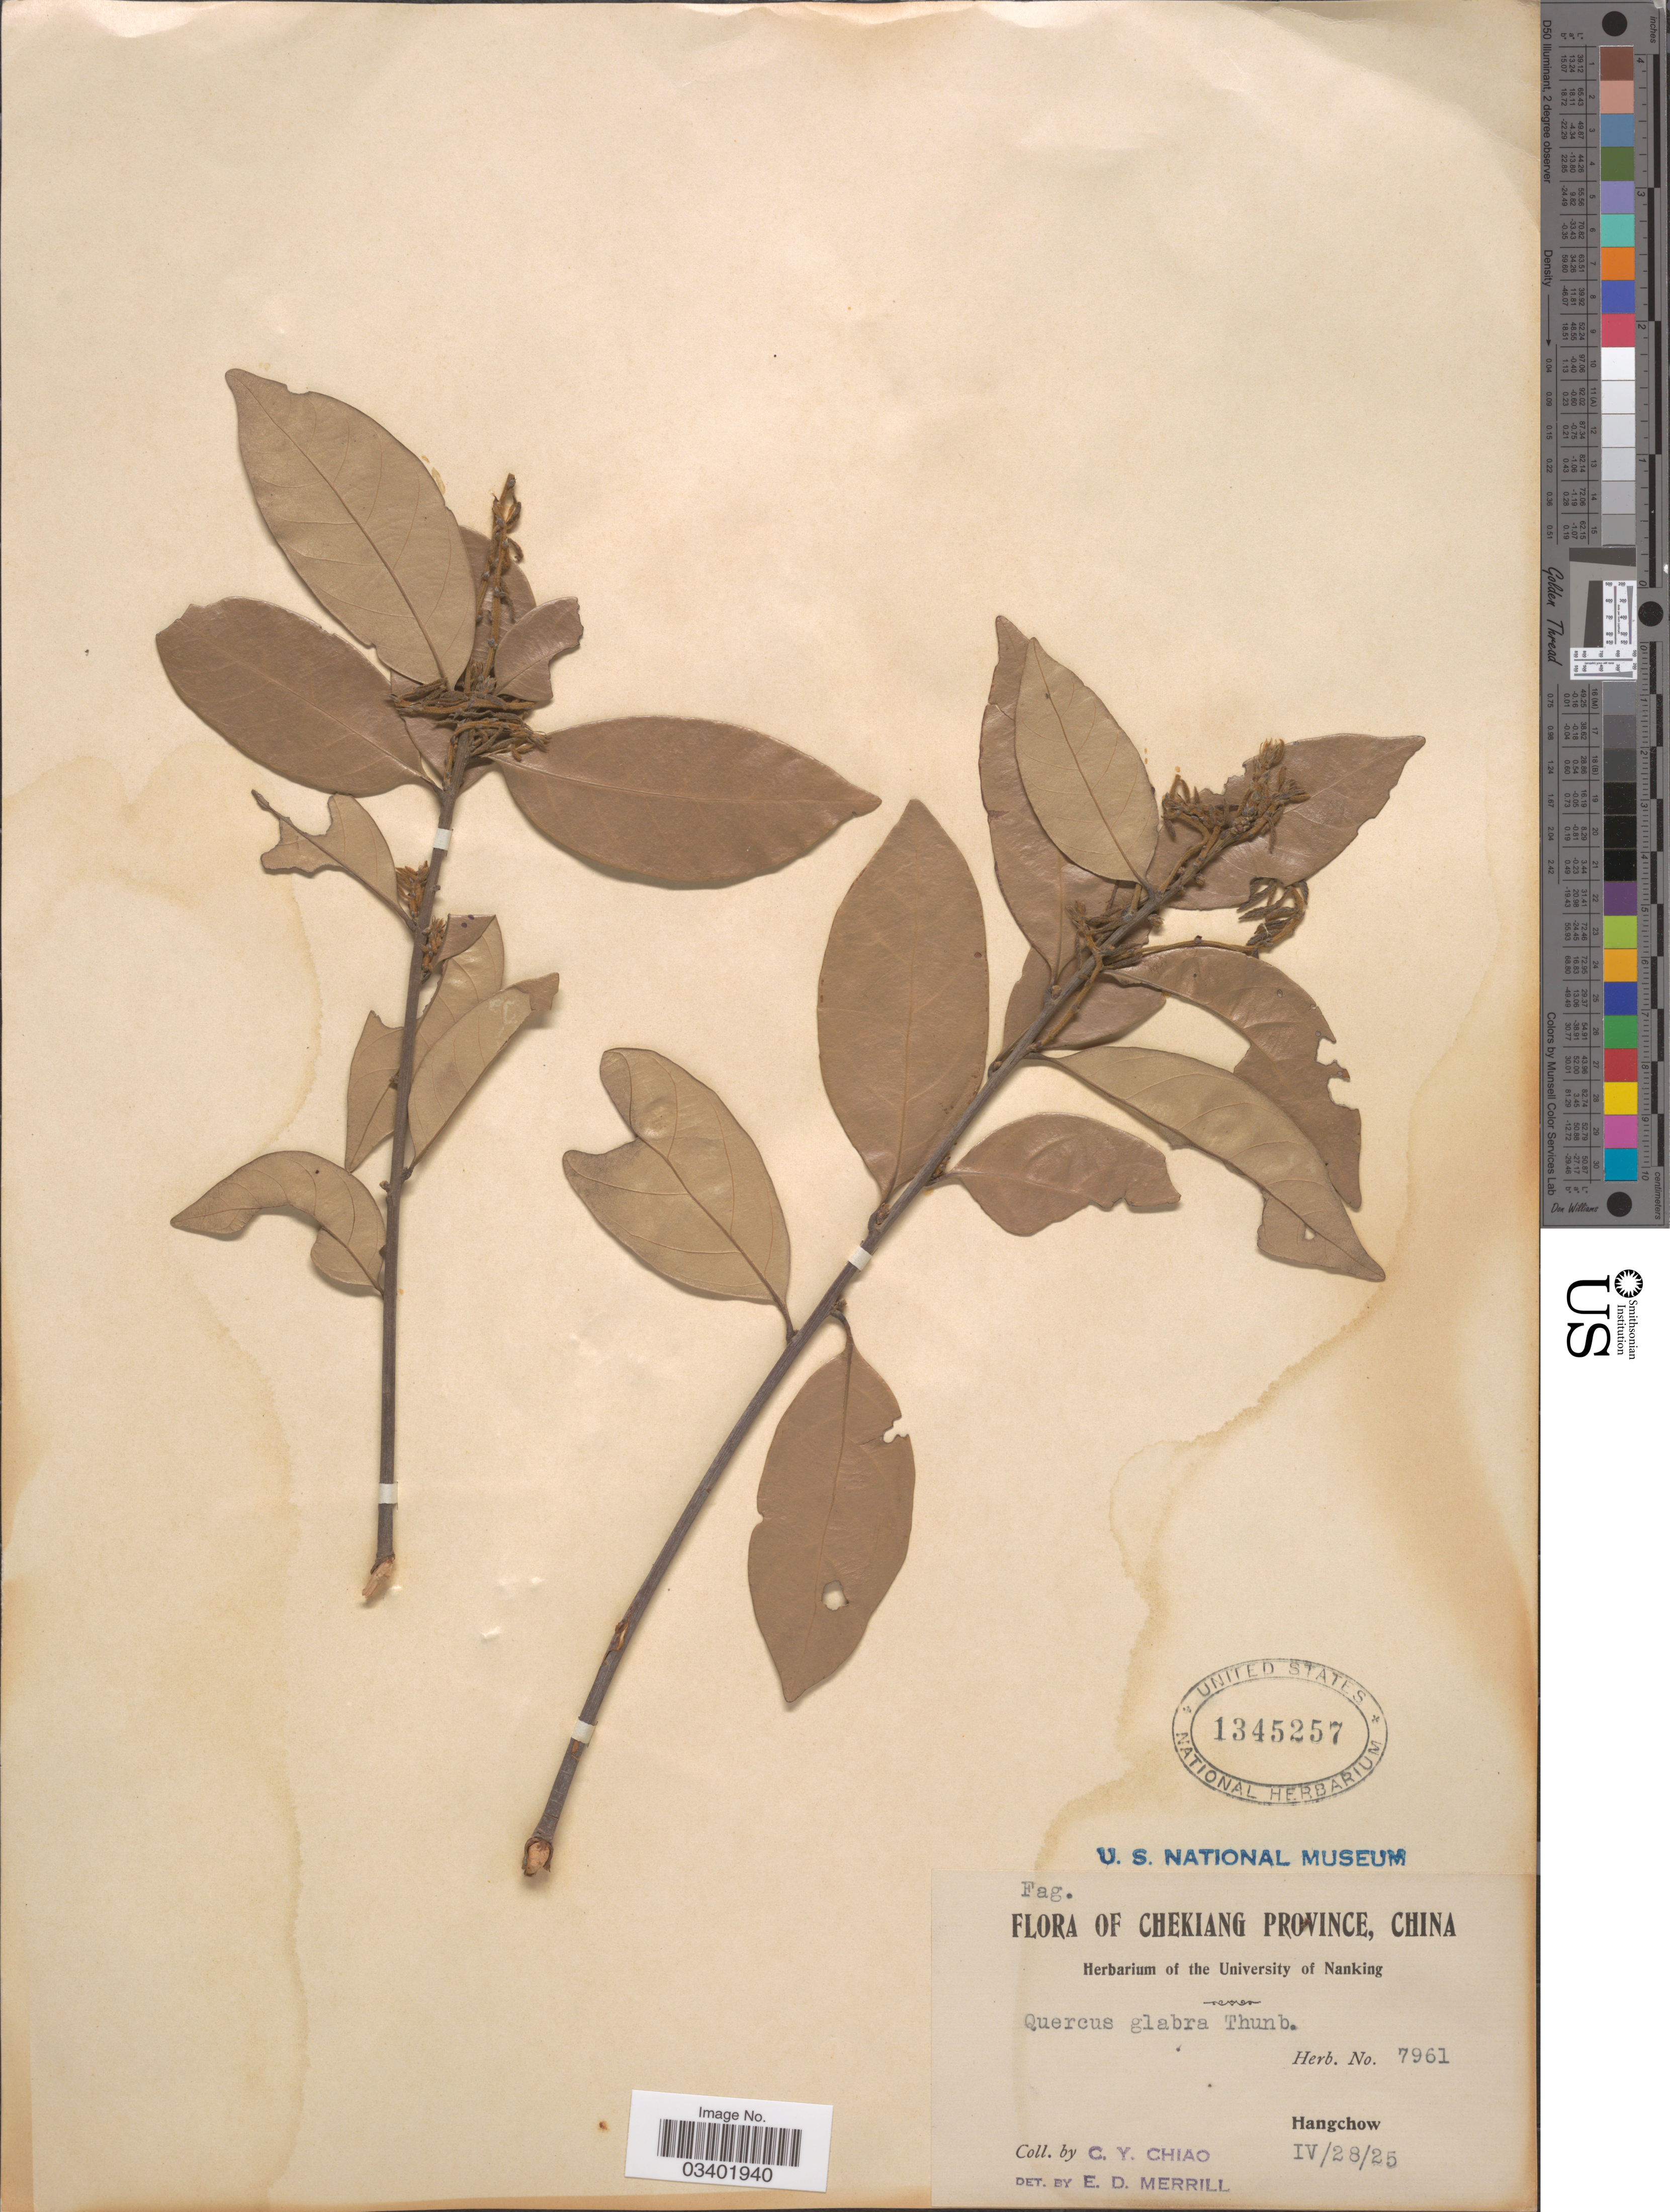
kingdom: Plantae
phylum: Tracheophyta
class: Magnoliopsida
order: Fagales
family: Fagaceae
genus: Lithocarpus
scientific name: Lithocarpus glaber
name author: (Thunb.) Nakai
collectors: C. Y. Chiao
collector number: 7961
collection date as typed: Transcribed d/m/y: 28/4/25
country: China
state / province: Zhejiang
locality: Chekiang Province. Hangchow.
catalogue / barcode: US 1345257